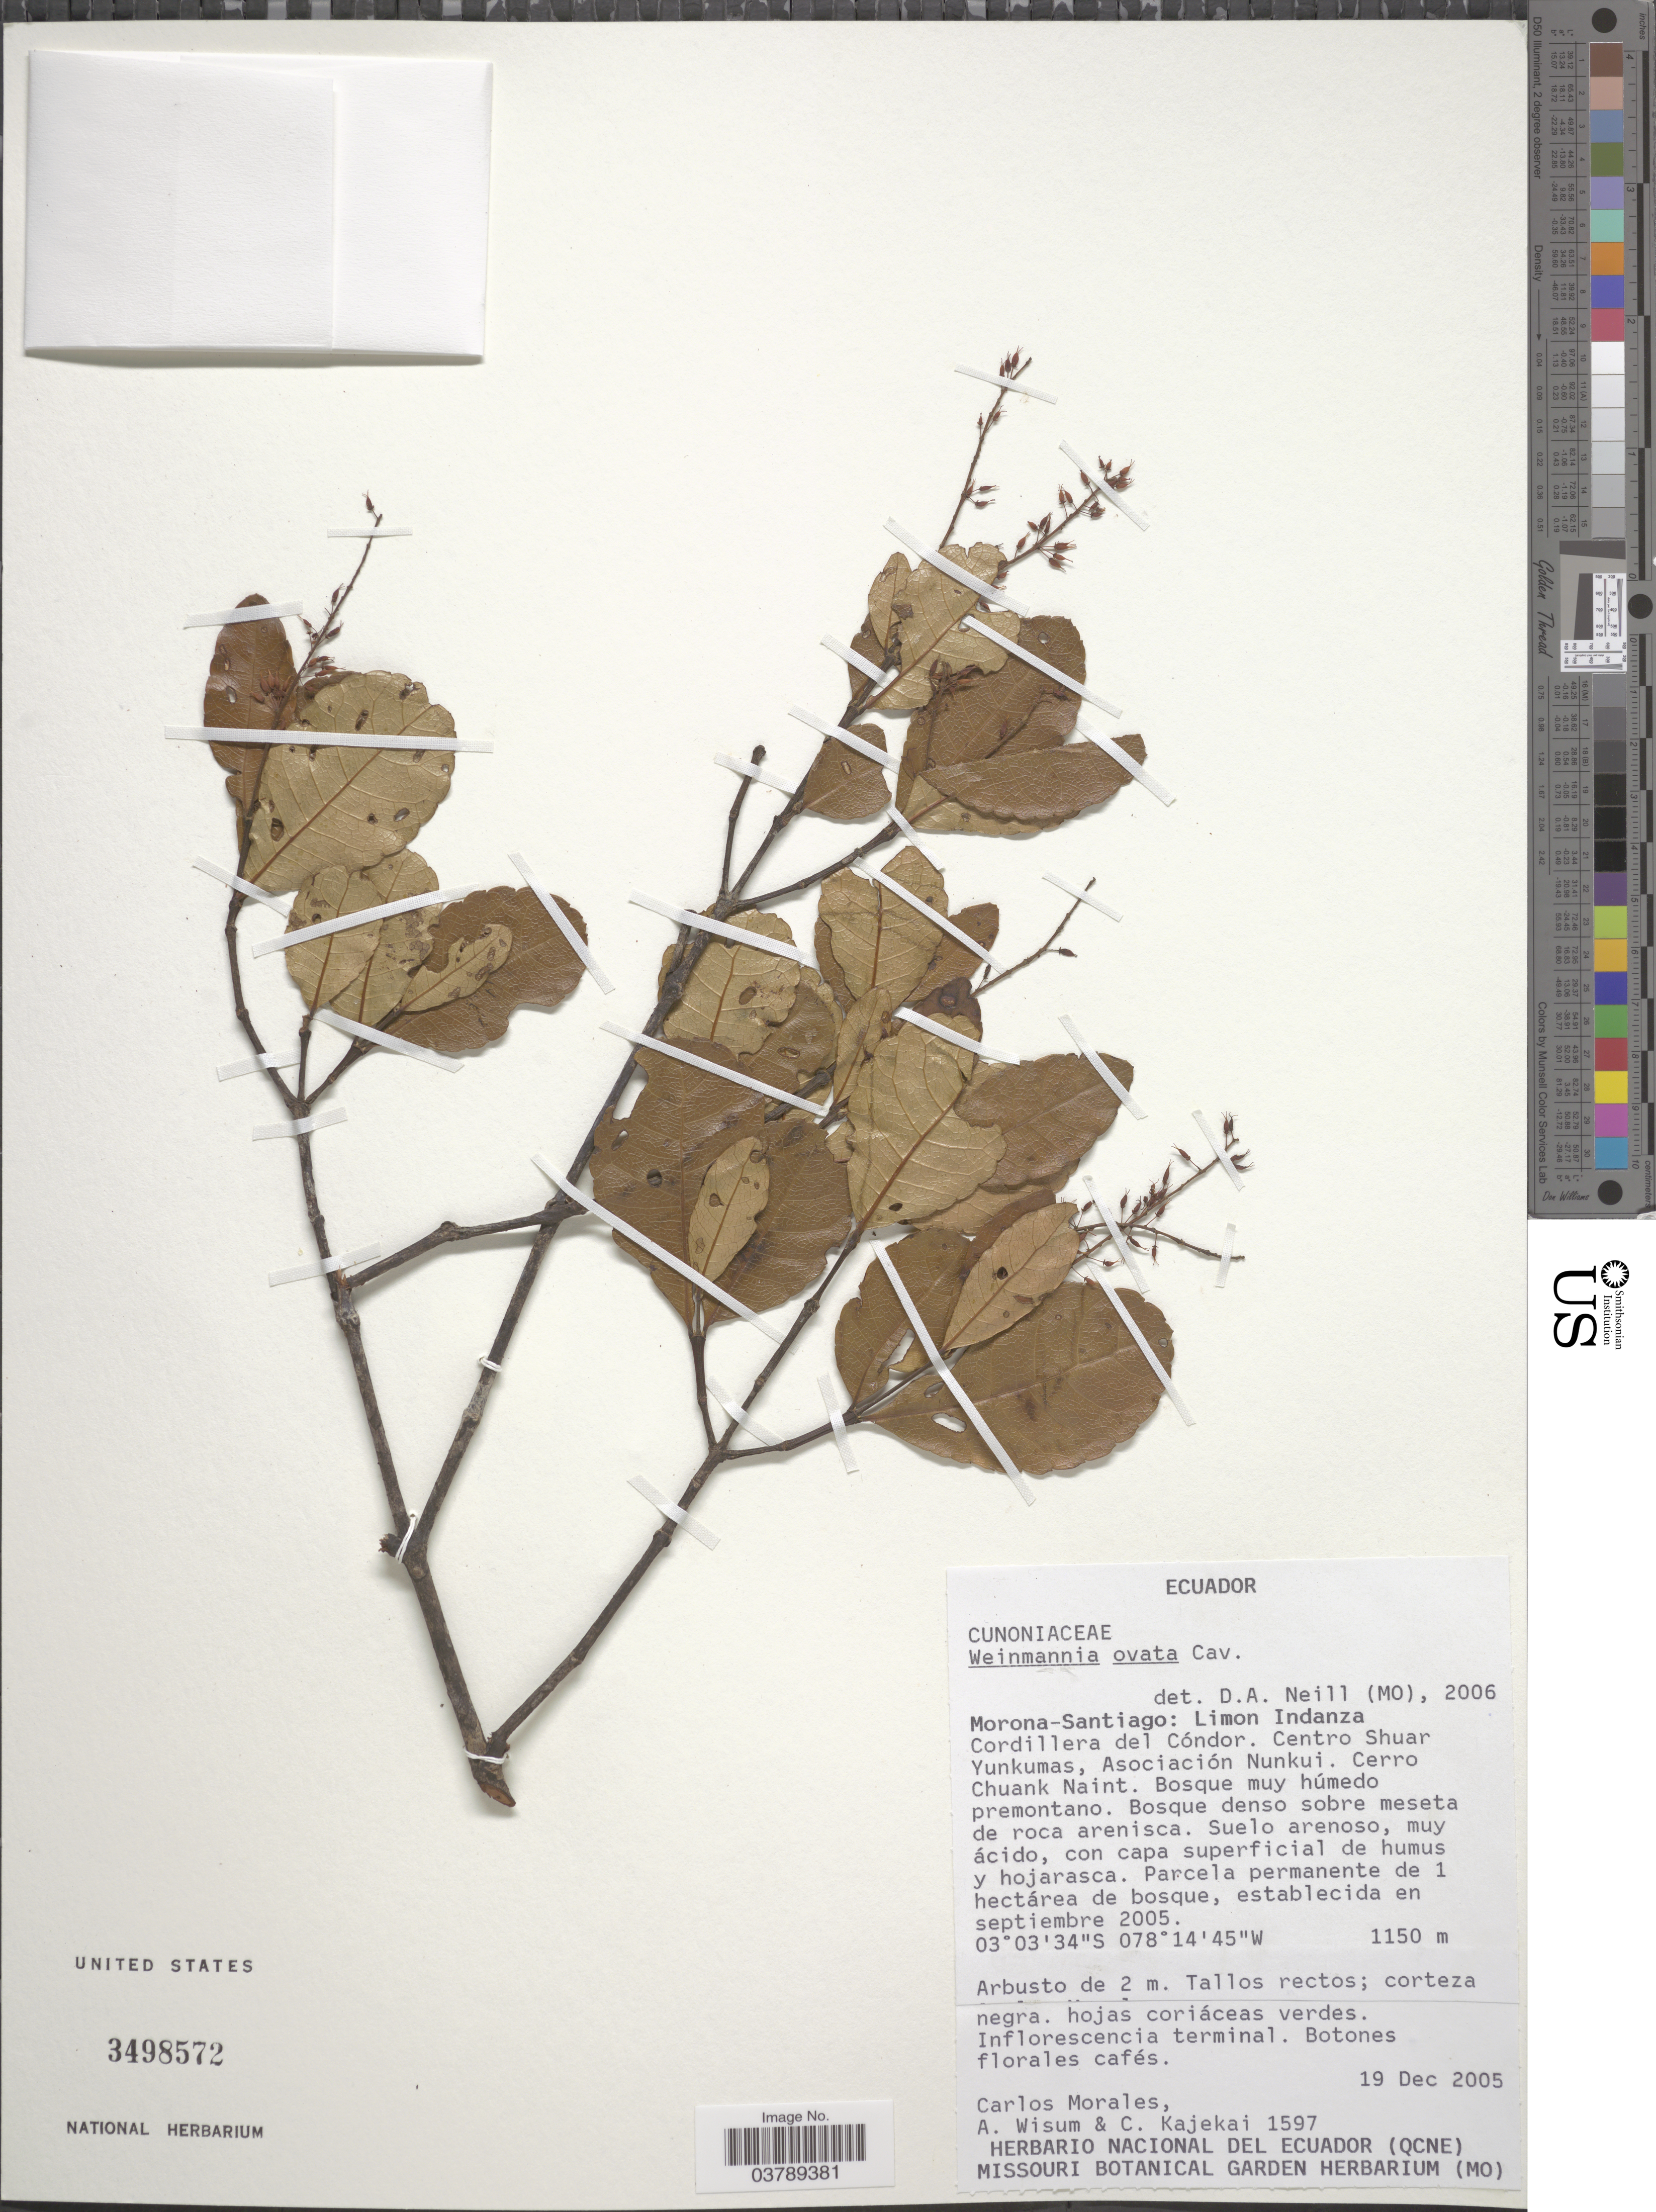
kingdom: Plantae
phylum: Tracheophyta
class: Magnoliopsida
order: Oxalidales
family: Cunoniaceae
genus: Weinmannia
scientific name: Weinmannia ovata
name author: Cav.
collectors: C. Morales, A. Wisum & C. Kajekai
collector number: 1597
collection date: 2005-12-19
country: Ecuador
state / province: Morona-Santiago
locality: Limon Indanza. Cordillera del Cóndor. Centro Shuar Yunkumas, Asociación Nunkui. Cerro Chuank Naint.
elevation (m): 1150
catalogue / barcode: US 3498572